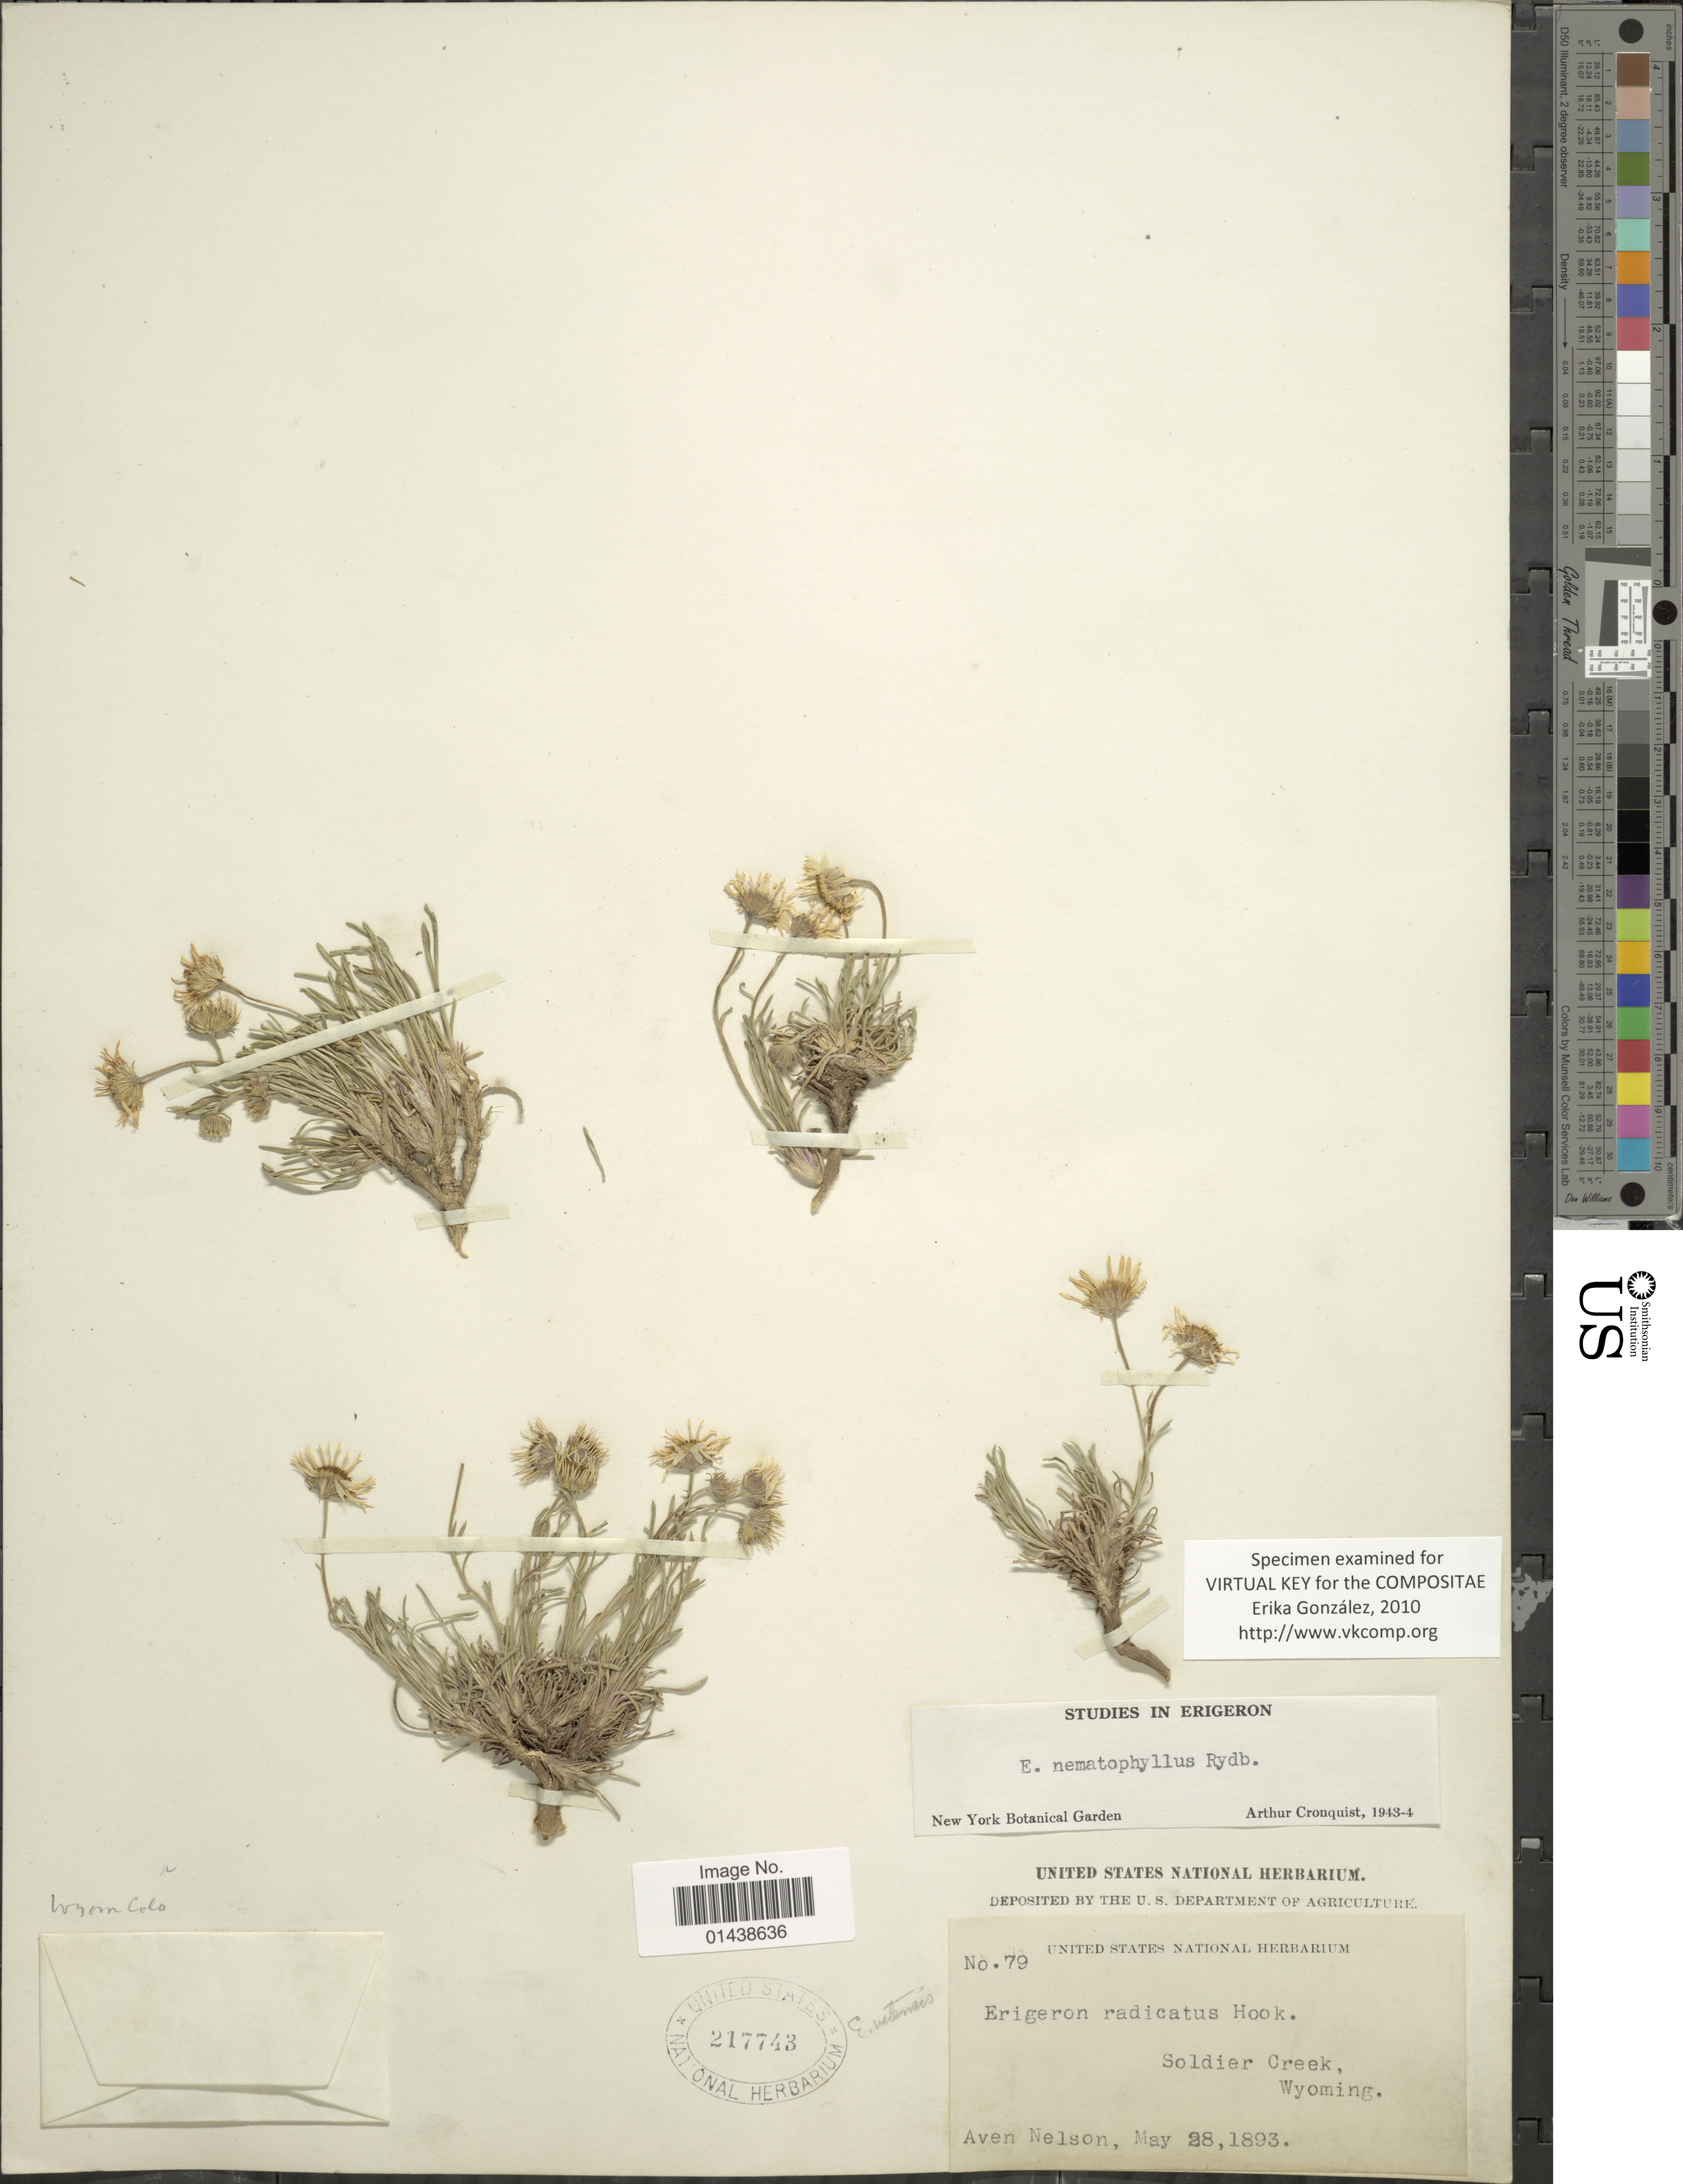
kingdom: Plantae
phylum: Tracheophyta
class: Magnoliopsida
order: Asterales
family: Asteraceae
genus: Erigeron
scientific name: Erigeron nematophyllus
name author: Rydb.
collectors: A. Nelson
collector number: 79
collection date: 1893-05-28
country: United States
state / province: Wyoming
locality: Soldier Creek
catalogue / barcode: US 217743